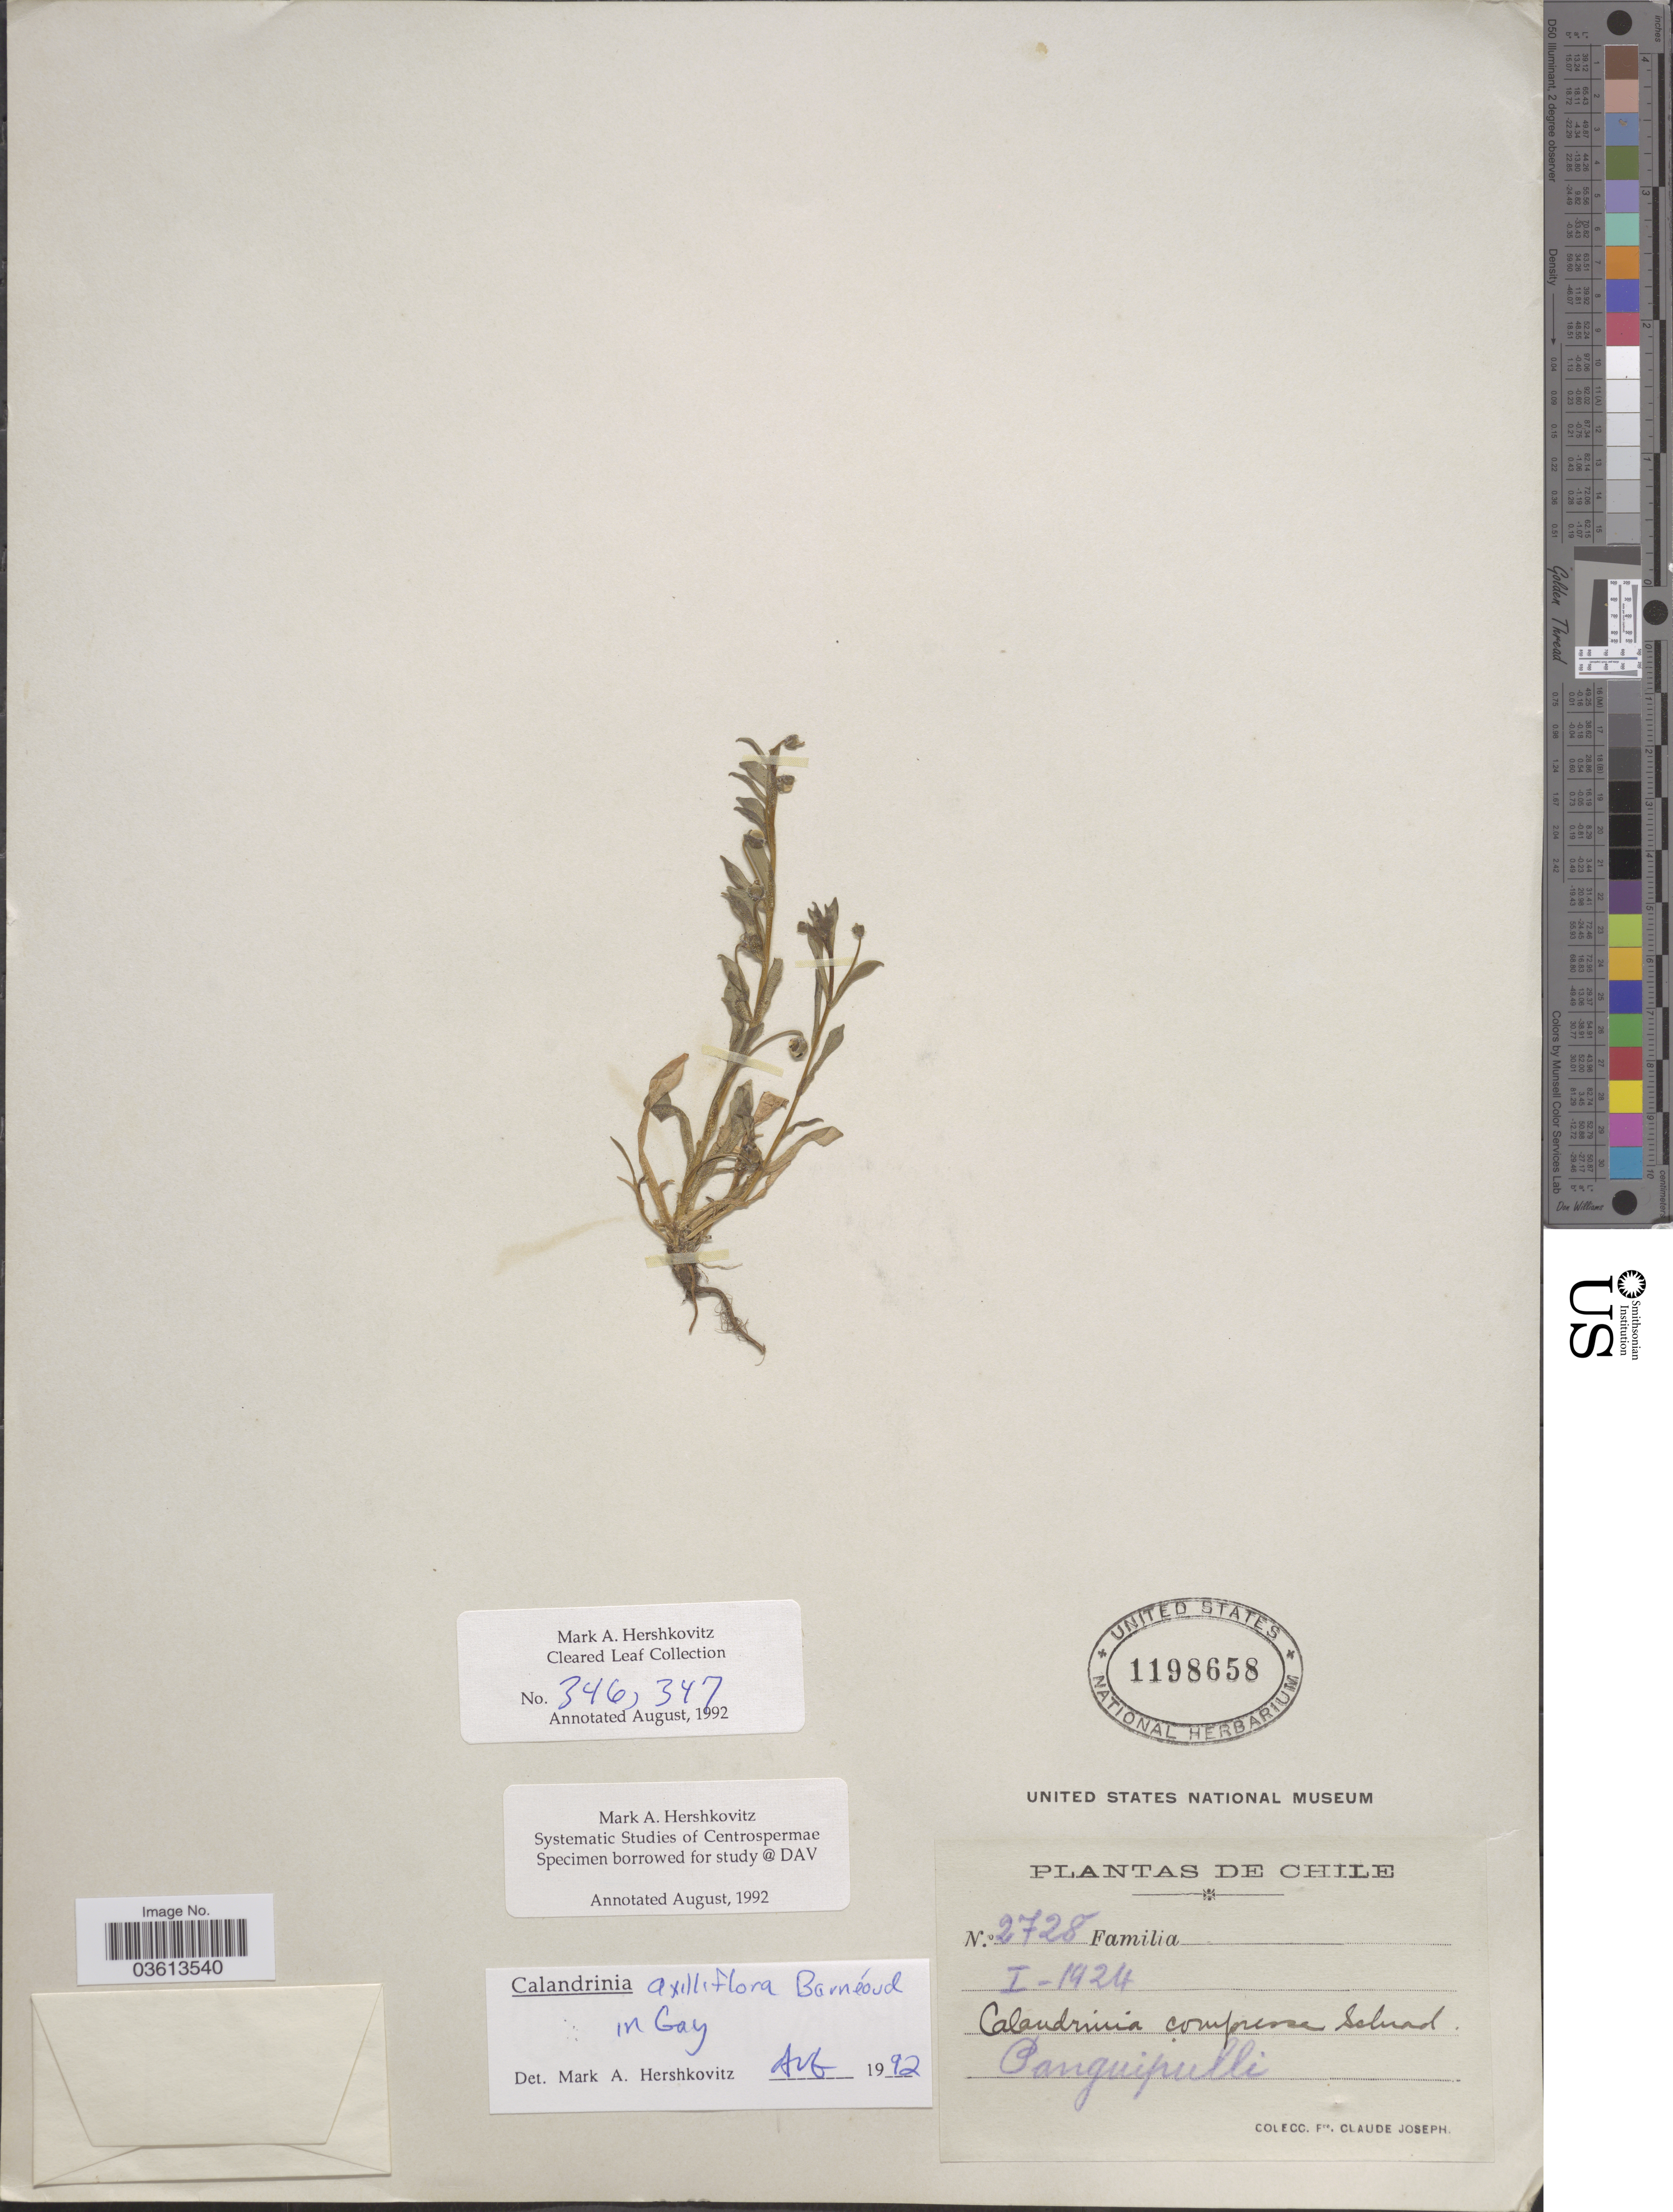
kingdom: Plantae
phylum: Tracheophyta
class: Magnoliopsida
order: Caryophyllales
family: Montiaceae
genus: Calandrinia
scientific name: Calandrinia axilliflora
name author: Barnéoud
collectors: Bro. Claude-Joseph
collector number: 2728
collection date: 1924-01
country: Chile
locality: Panguipulli.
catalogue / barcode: US 1198658